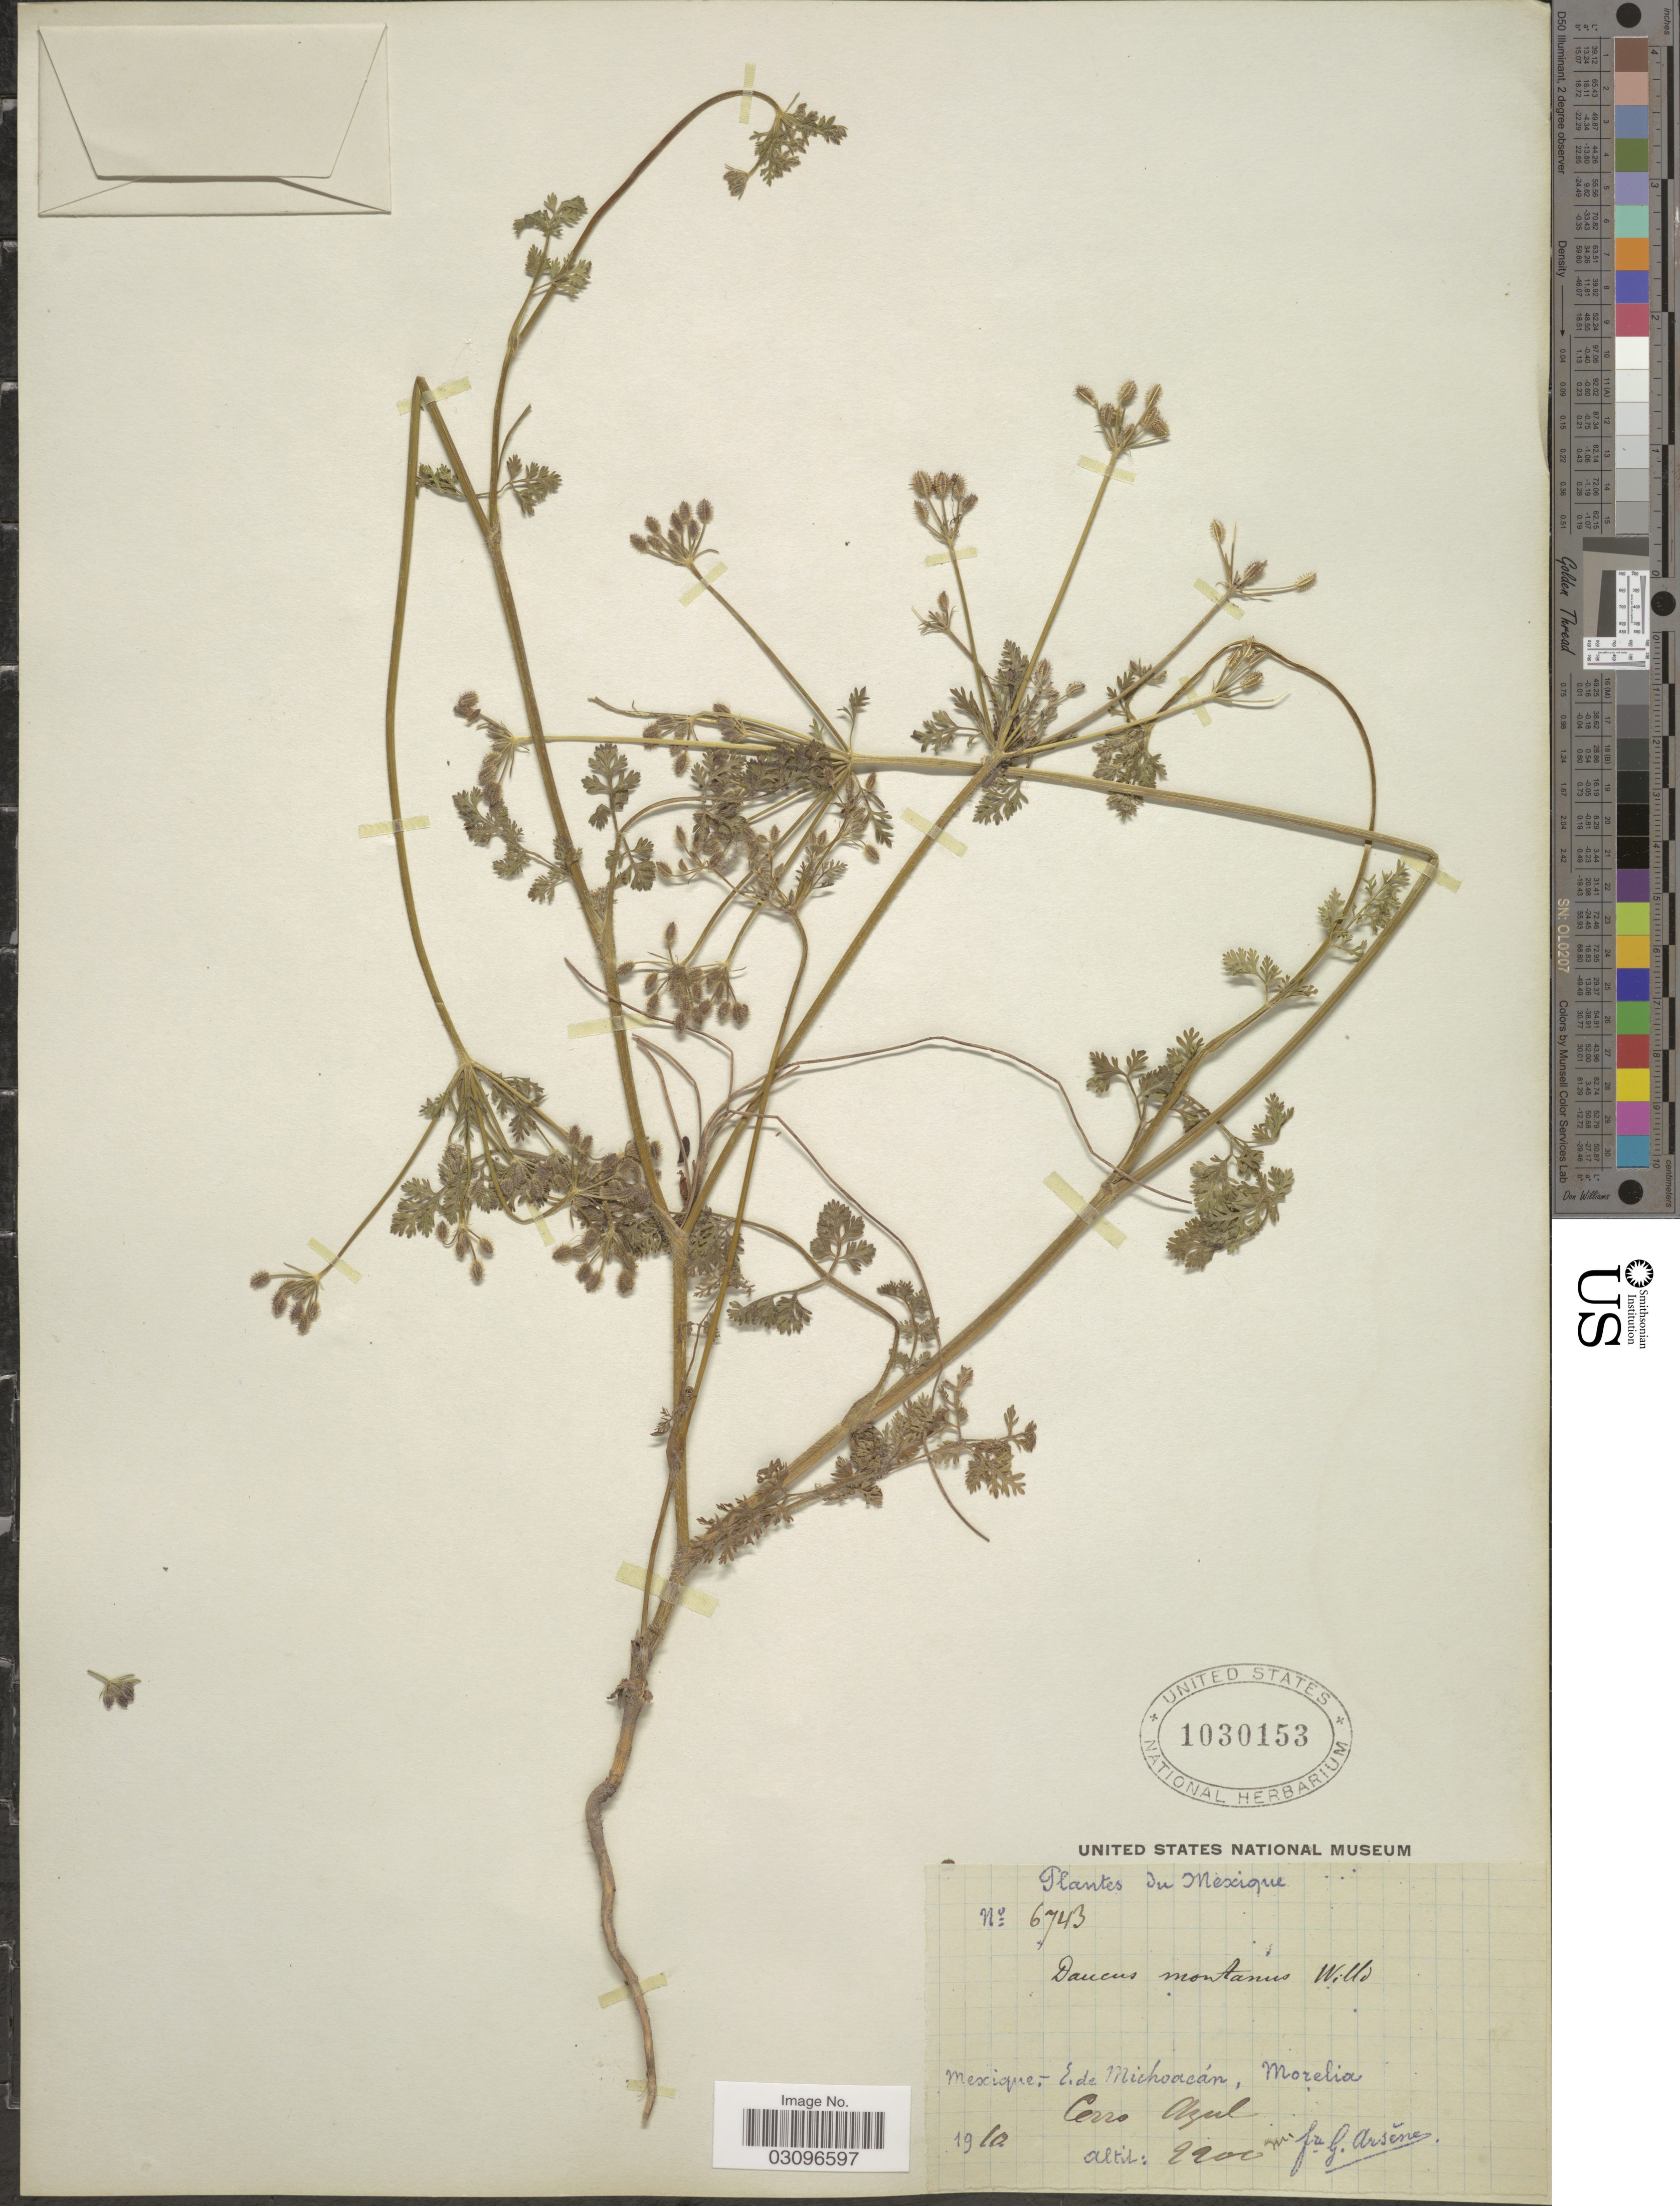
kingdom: Plantae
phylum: Tracheophyta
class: Magnoliopsida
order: Apiales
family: Apiaceae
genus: Daucus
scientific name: Daucus montanus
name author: Humb. & Bonpl. ex Spreng.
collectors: Bro. G. Arsène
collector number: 6743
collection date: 1910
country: Mexico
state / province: Michoacán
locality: Morelia, Cerro Azul.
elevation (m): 2200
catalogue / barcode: US 1030153